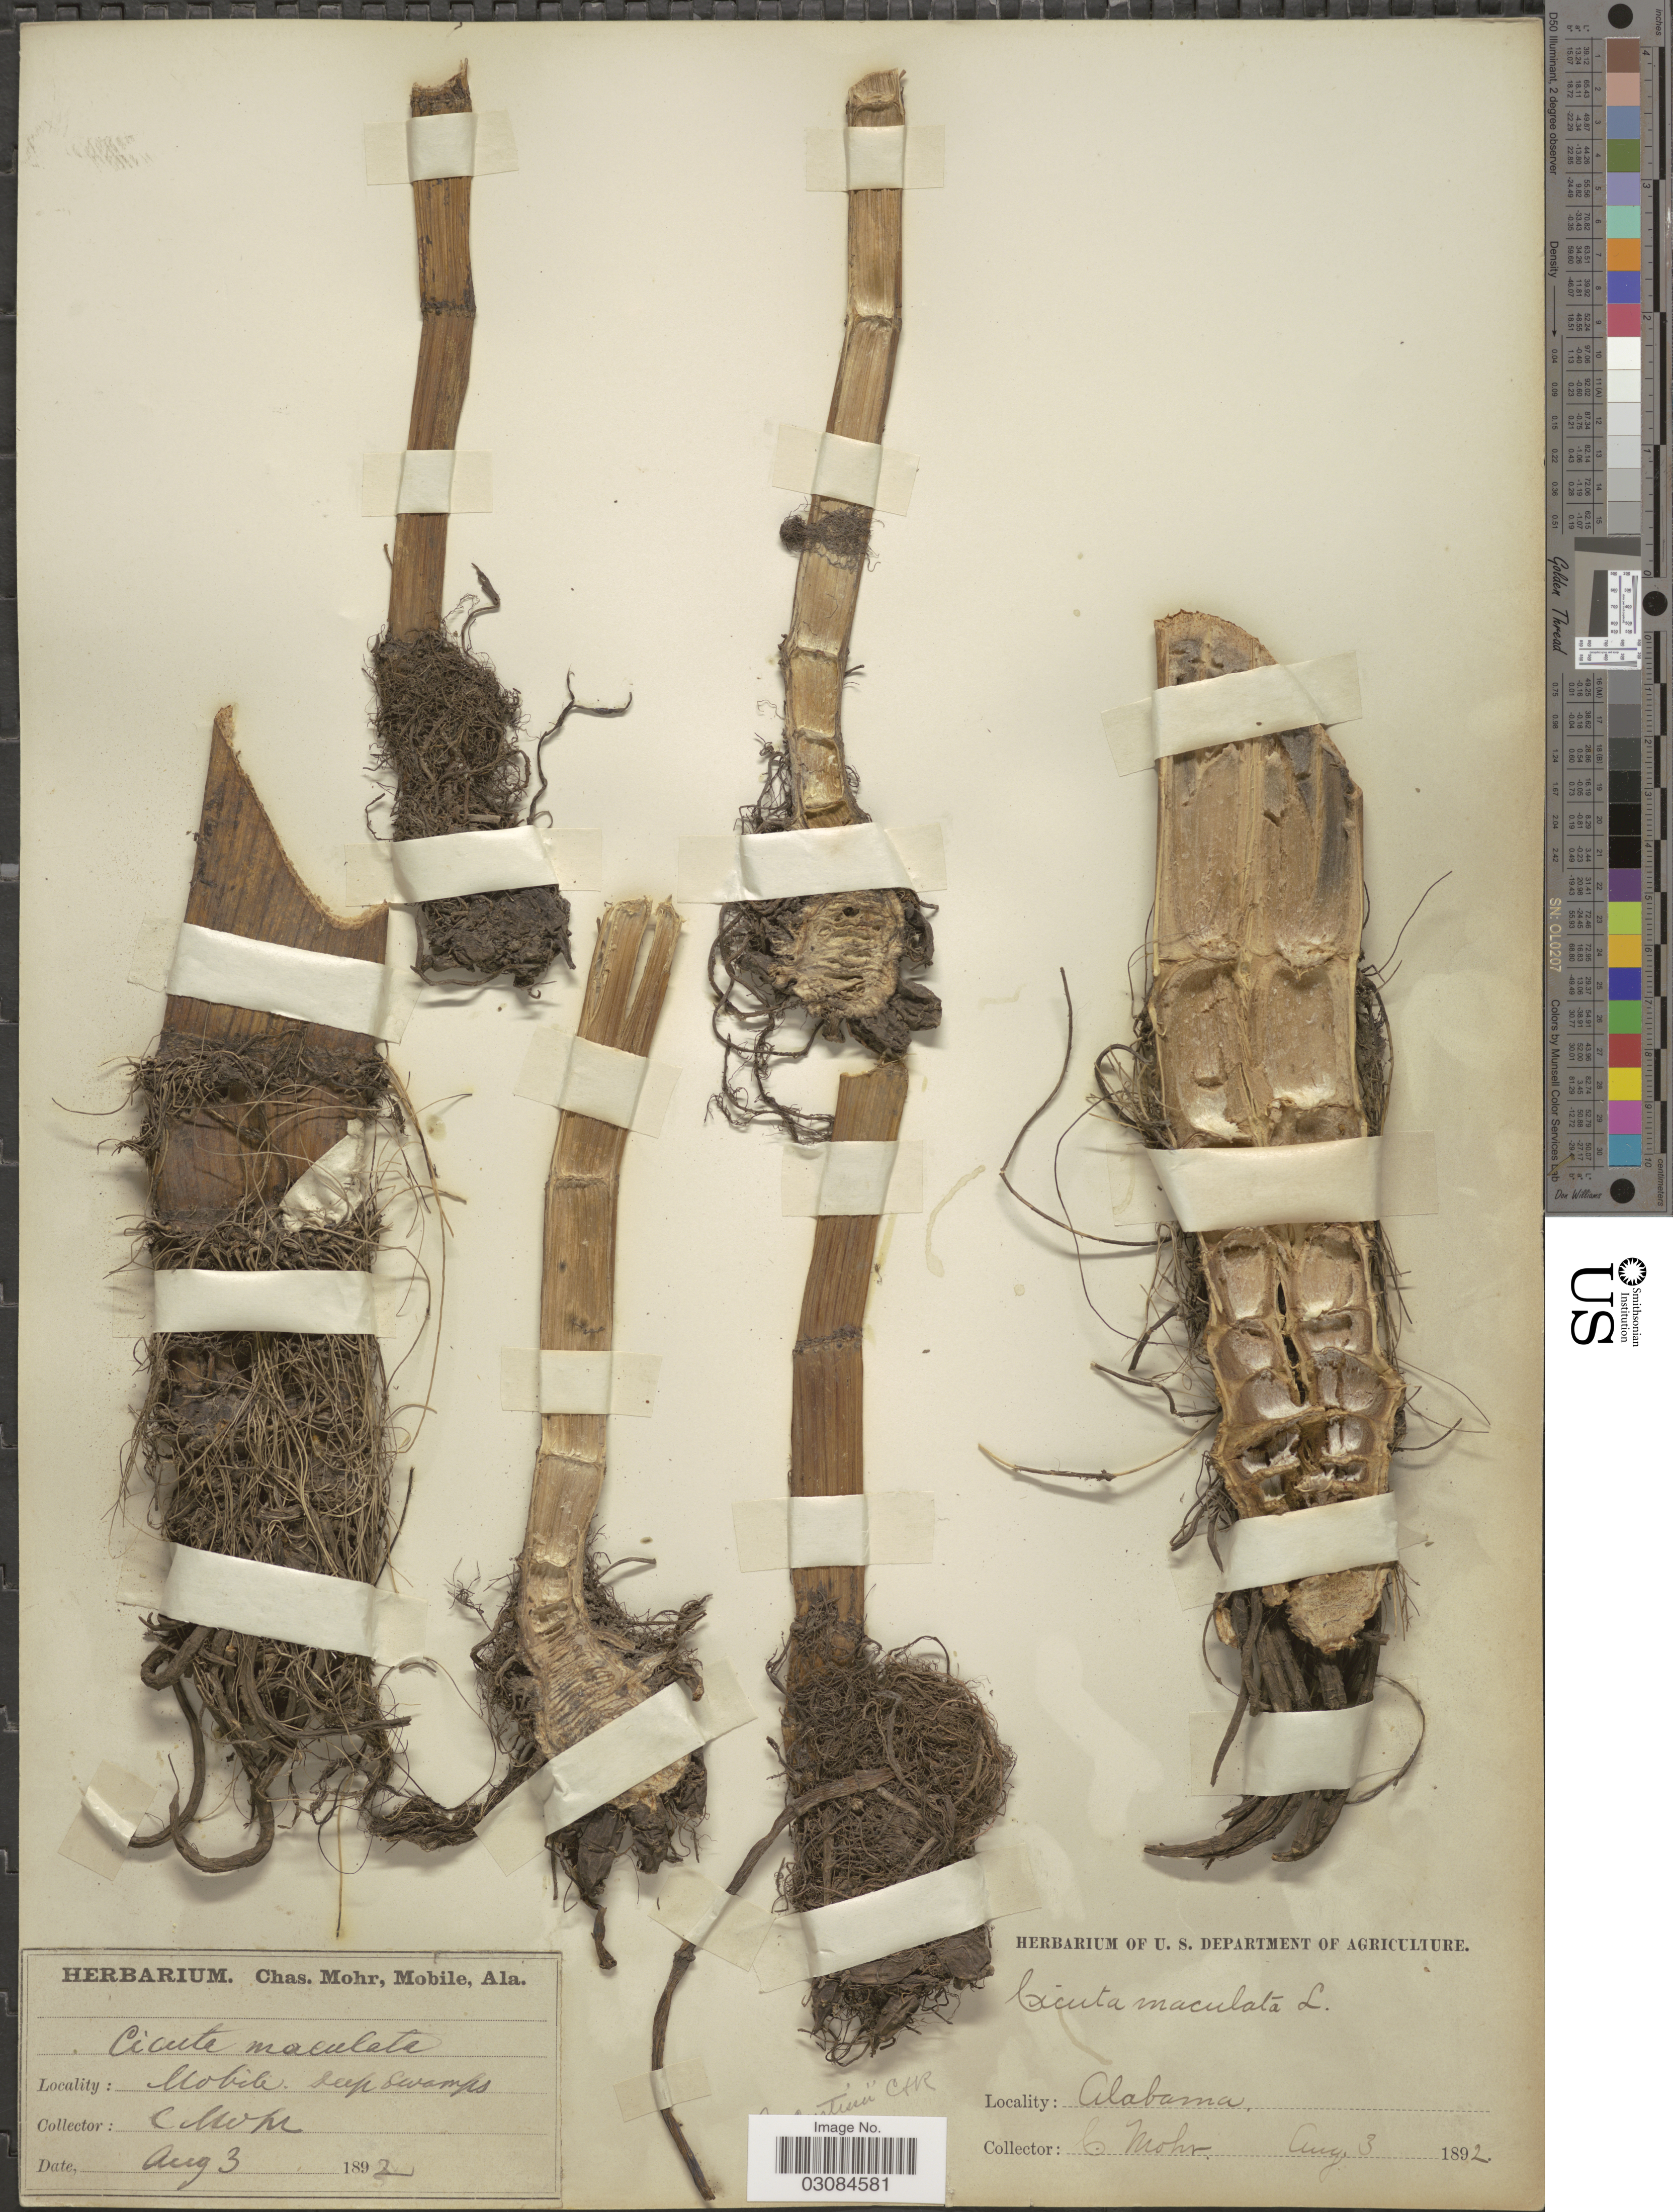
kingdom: Plantae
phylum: Tracheophyta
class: Magnoliopsida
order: Apiales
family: Apiaceae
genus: Cicuta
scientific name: Cicuta mexicana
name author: J.M. Coult. & Rose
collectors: Mohr, C. T. (herbarium)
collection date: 1892-08-03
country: United States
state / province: Alabama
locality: Mobile.